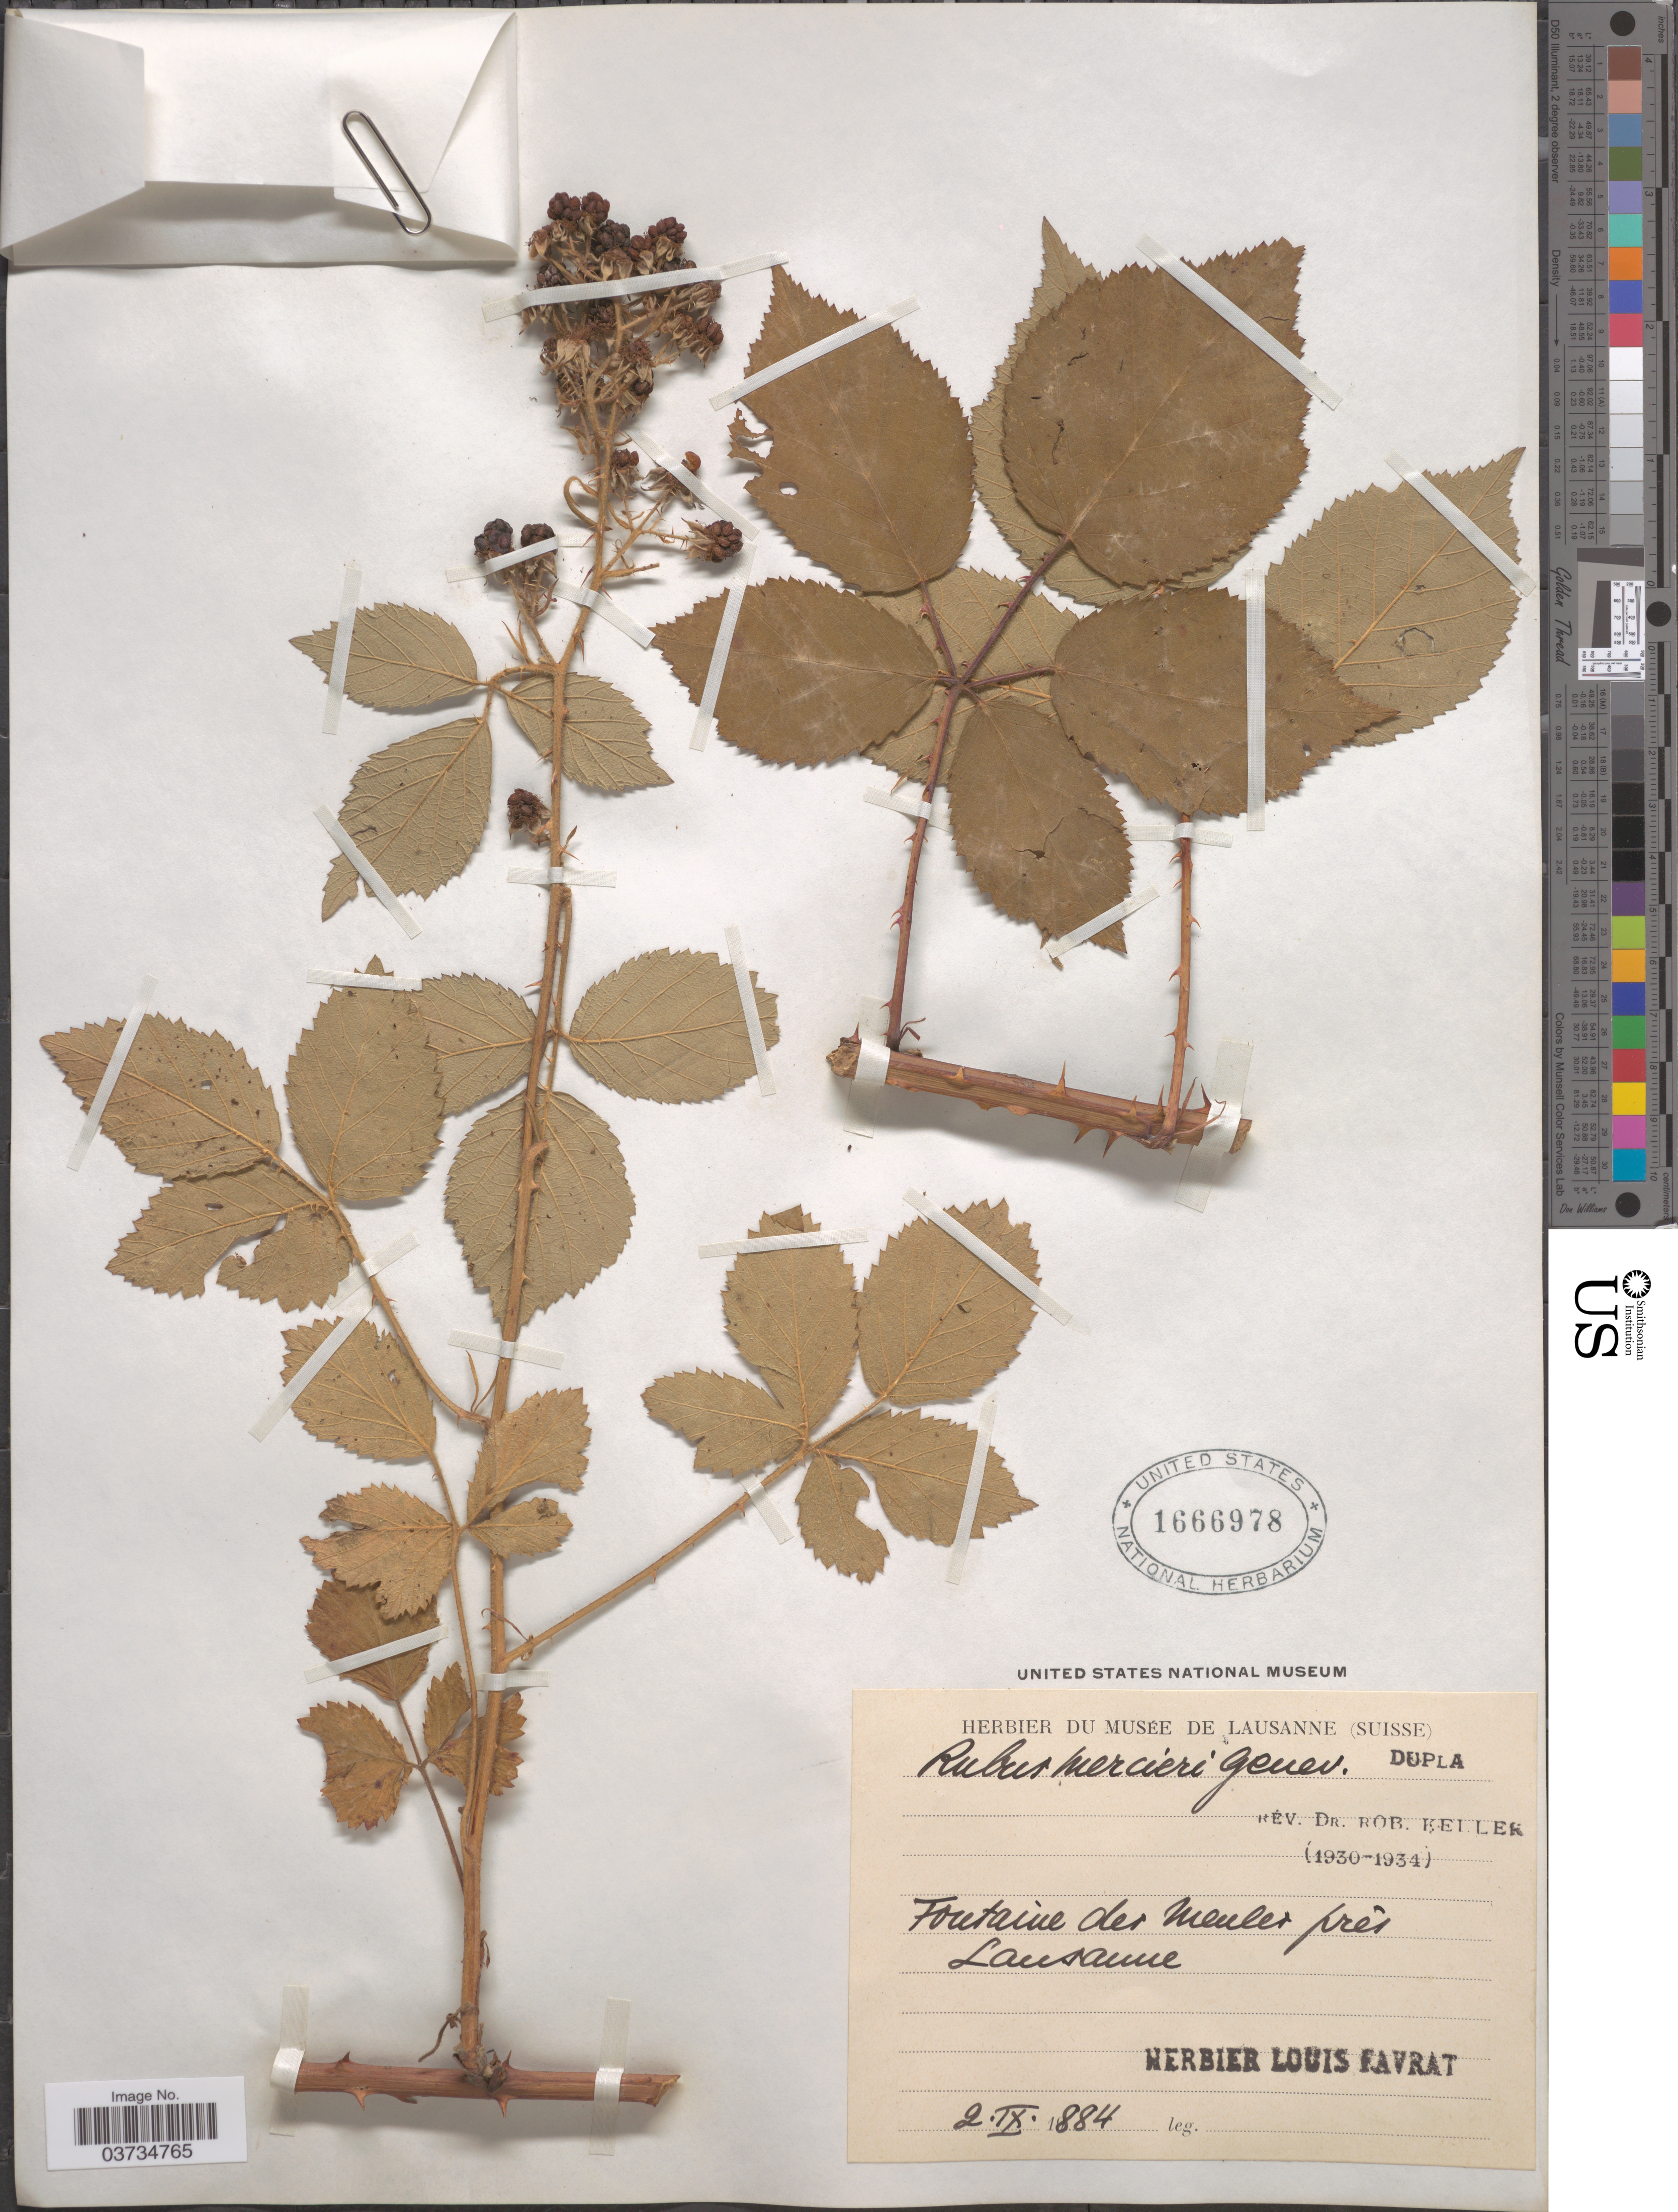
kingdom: Plantae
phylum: Tracheophyta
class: Magnoliopsida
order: Rosales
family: Rosaceae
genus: Rubus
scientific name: Rubus mercierii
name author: Genev.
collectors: Ex herb. Louis Favrat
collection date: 1884-09-02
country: Switzerland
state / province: Vaud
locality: Fontaine des Meules prés Lausanne.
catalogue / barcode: US 1666978